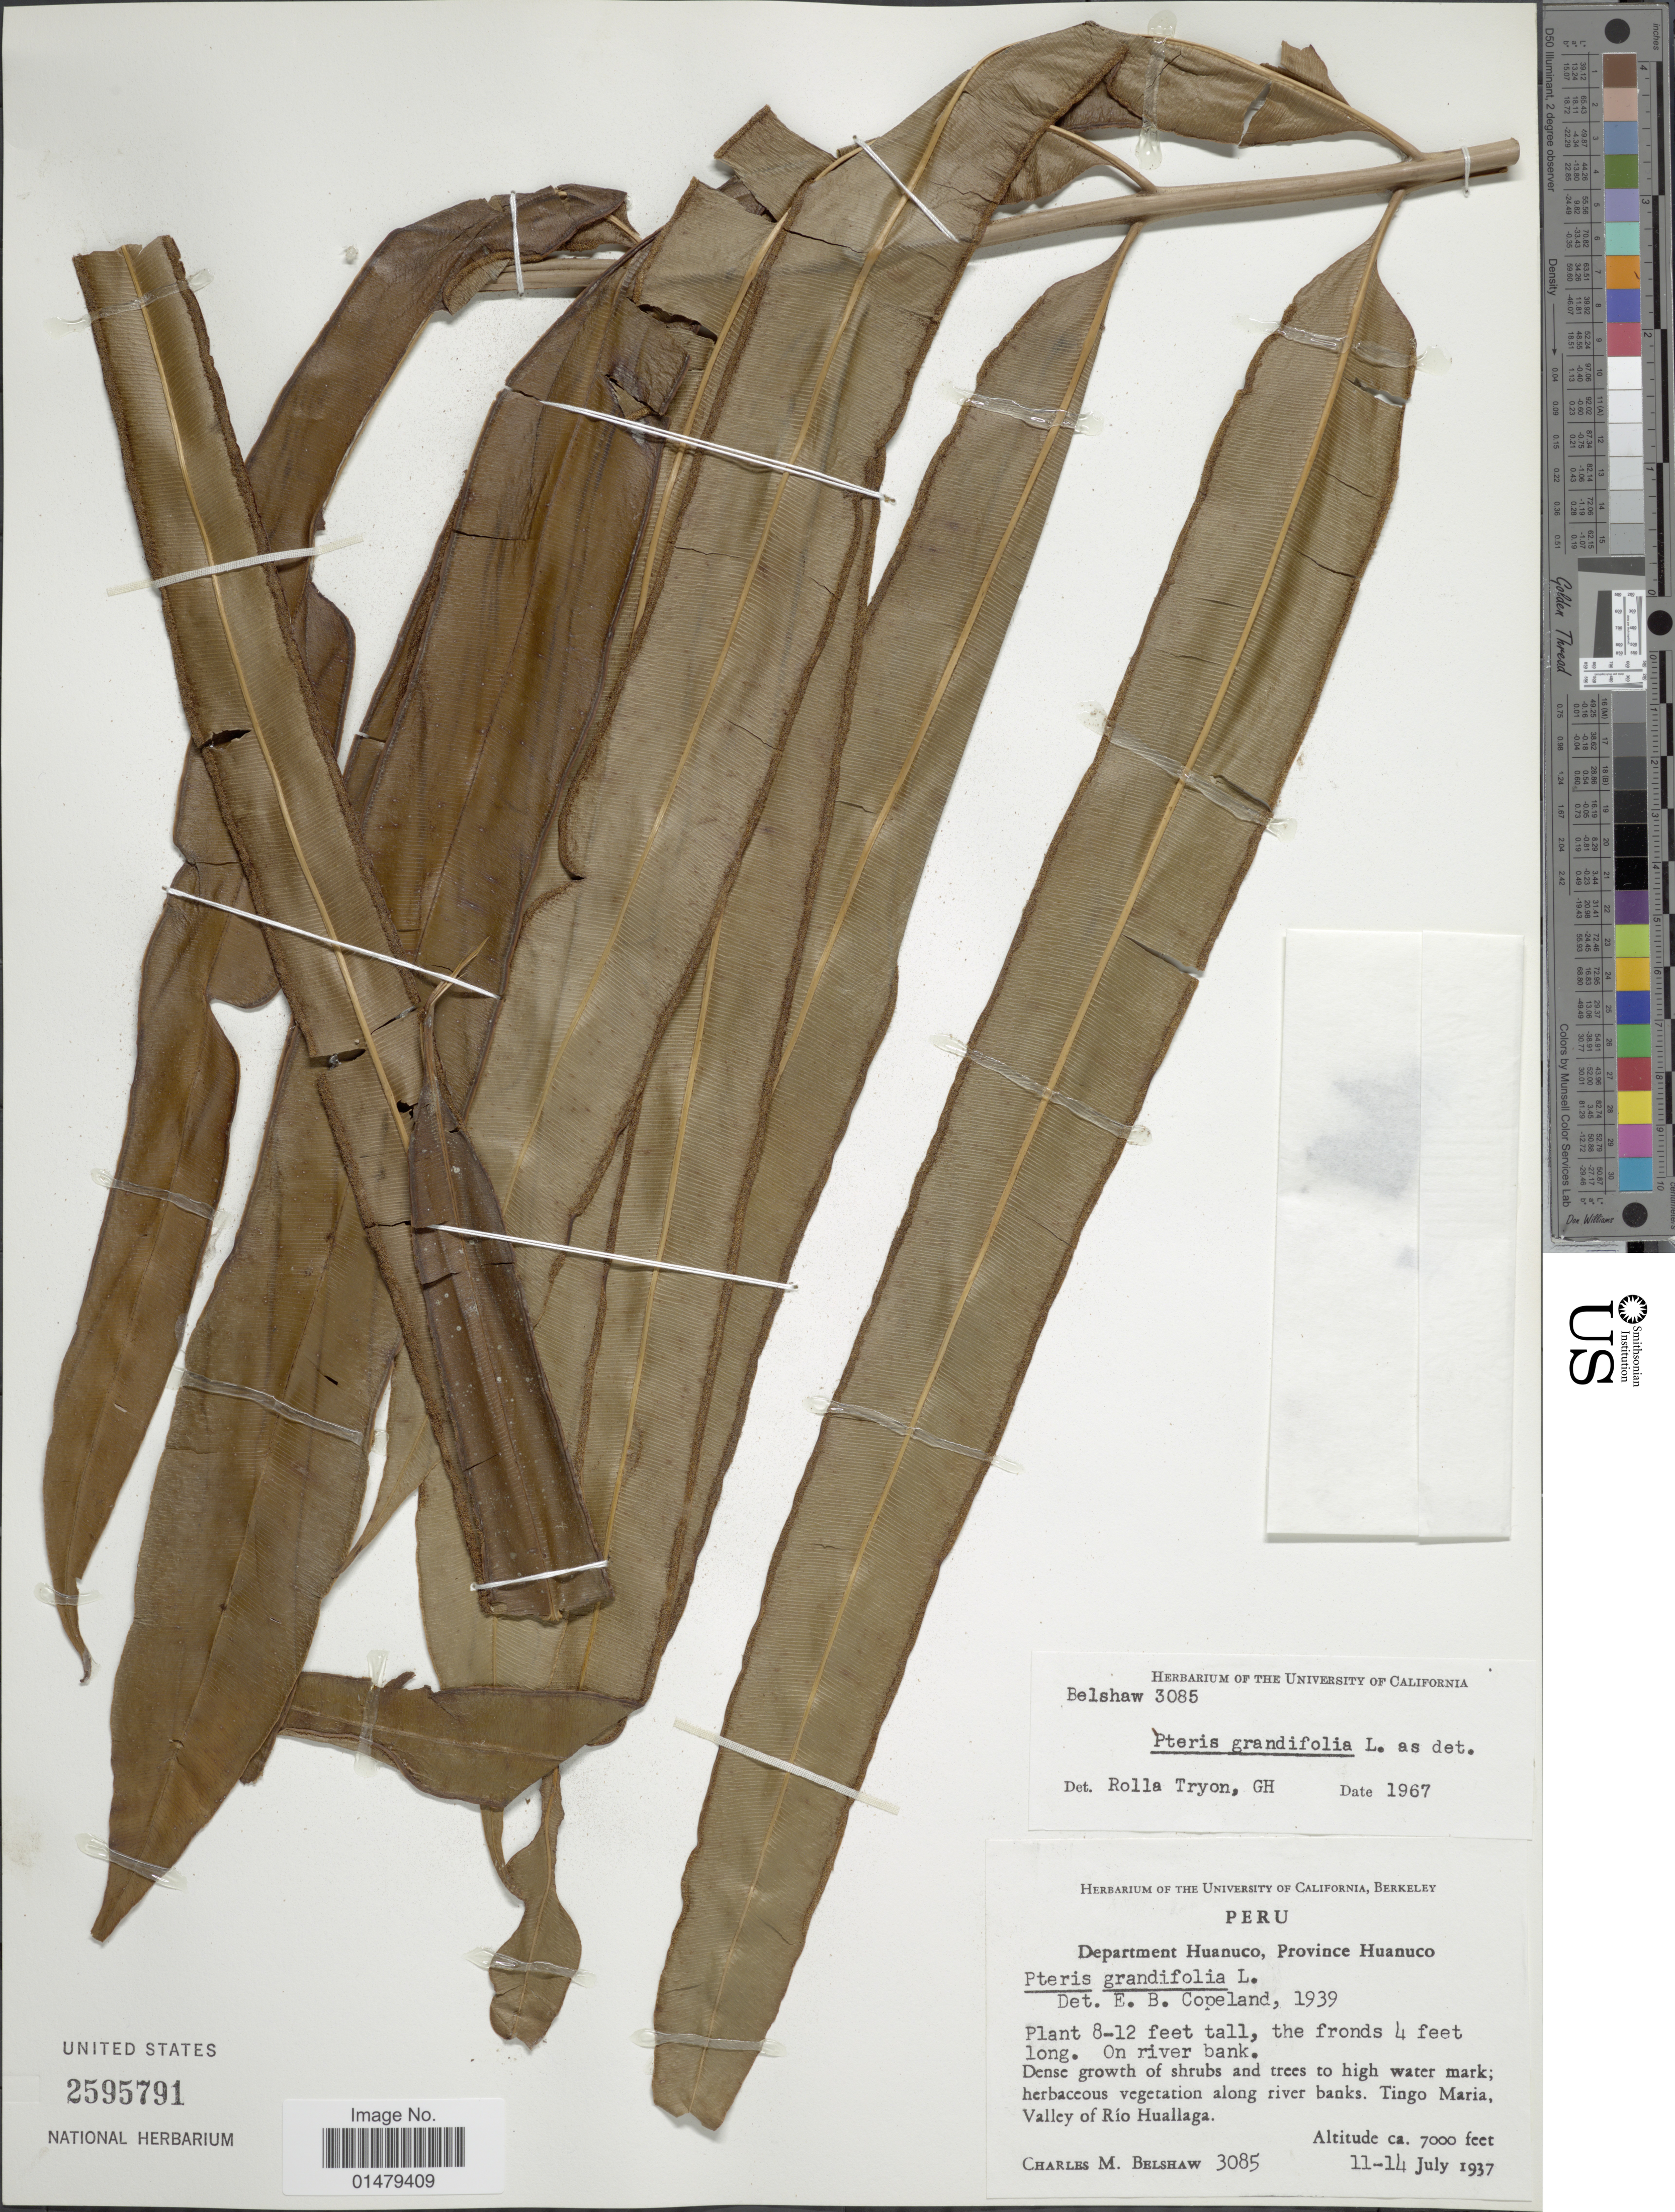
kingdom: Plantae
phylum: Tracheophyta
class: Polypodiopsida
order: Polypodiales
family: Pteridaceae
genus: Pteris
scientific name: Pteris grandifolia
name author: L.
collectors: C. Shaw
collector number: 3085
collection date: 1937-07-11/1937-07-14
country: Peru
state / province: Huánuco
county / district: Huánuco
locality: Department Huanuco, Province Huanuco. Tingo Maria, Valley of Rio Huallaga.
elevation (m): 2134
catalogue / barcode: US 2595791